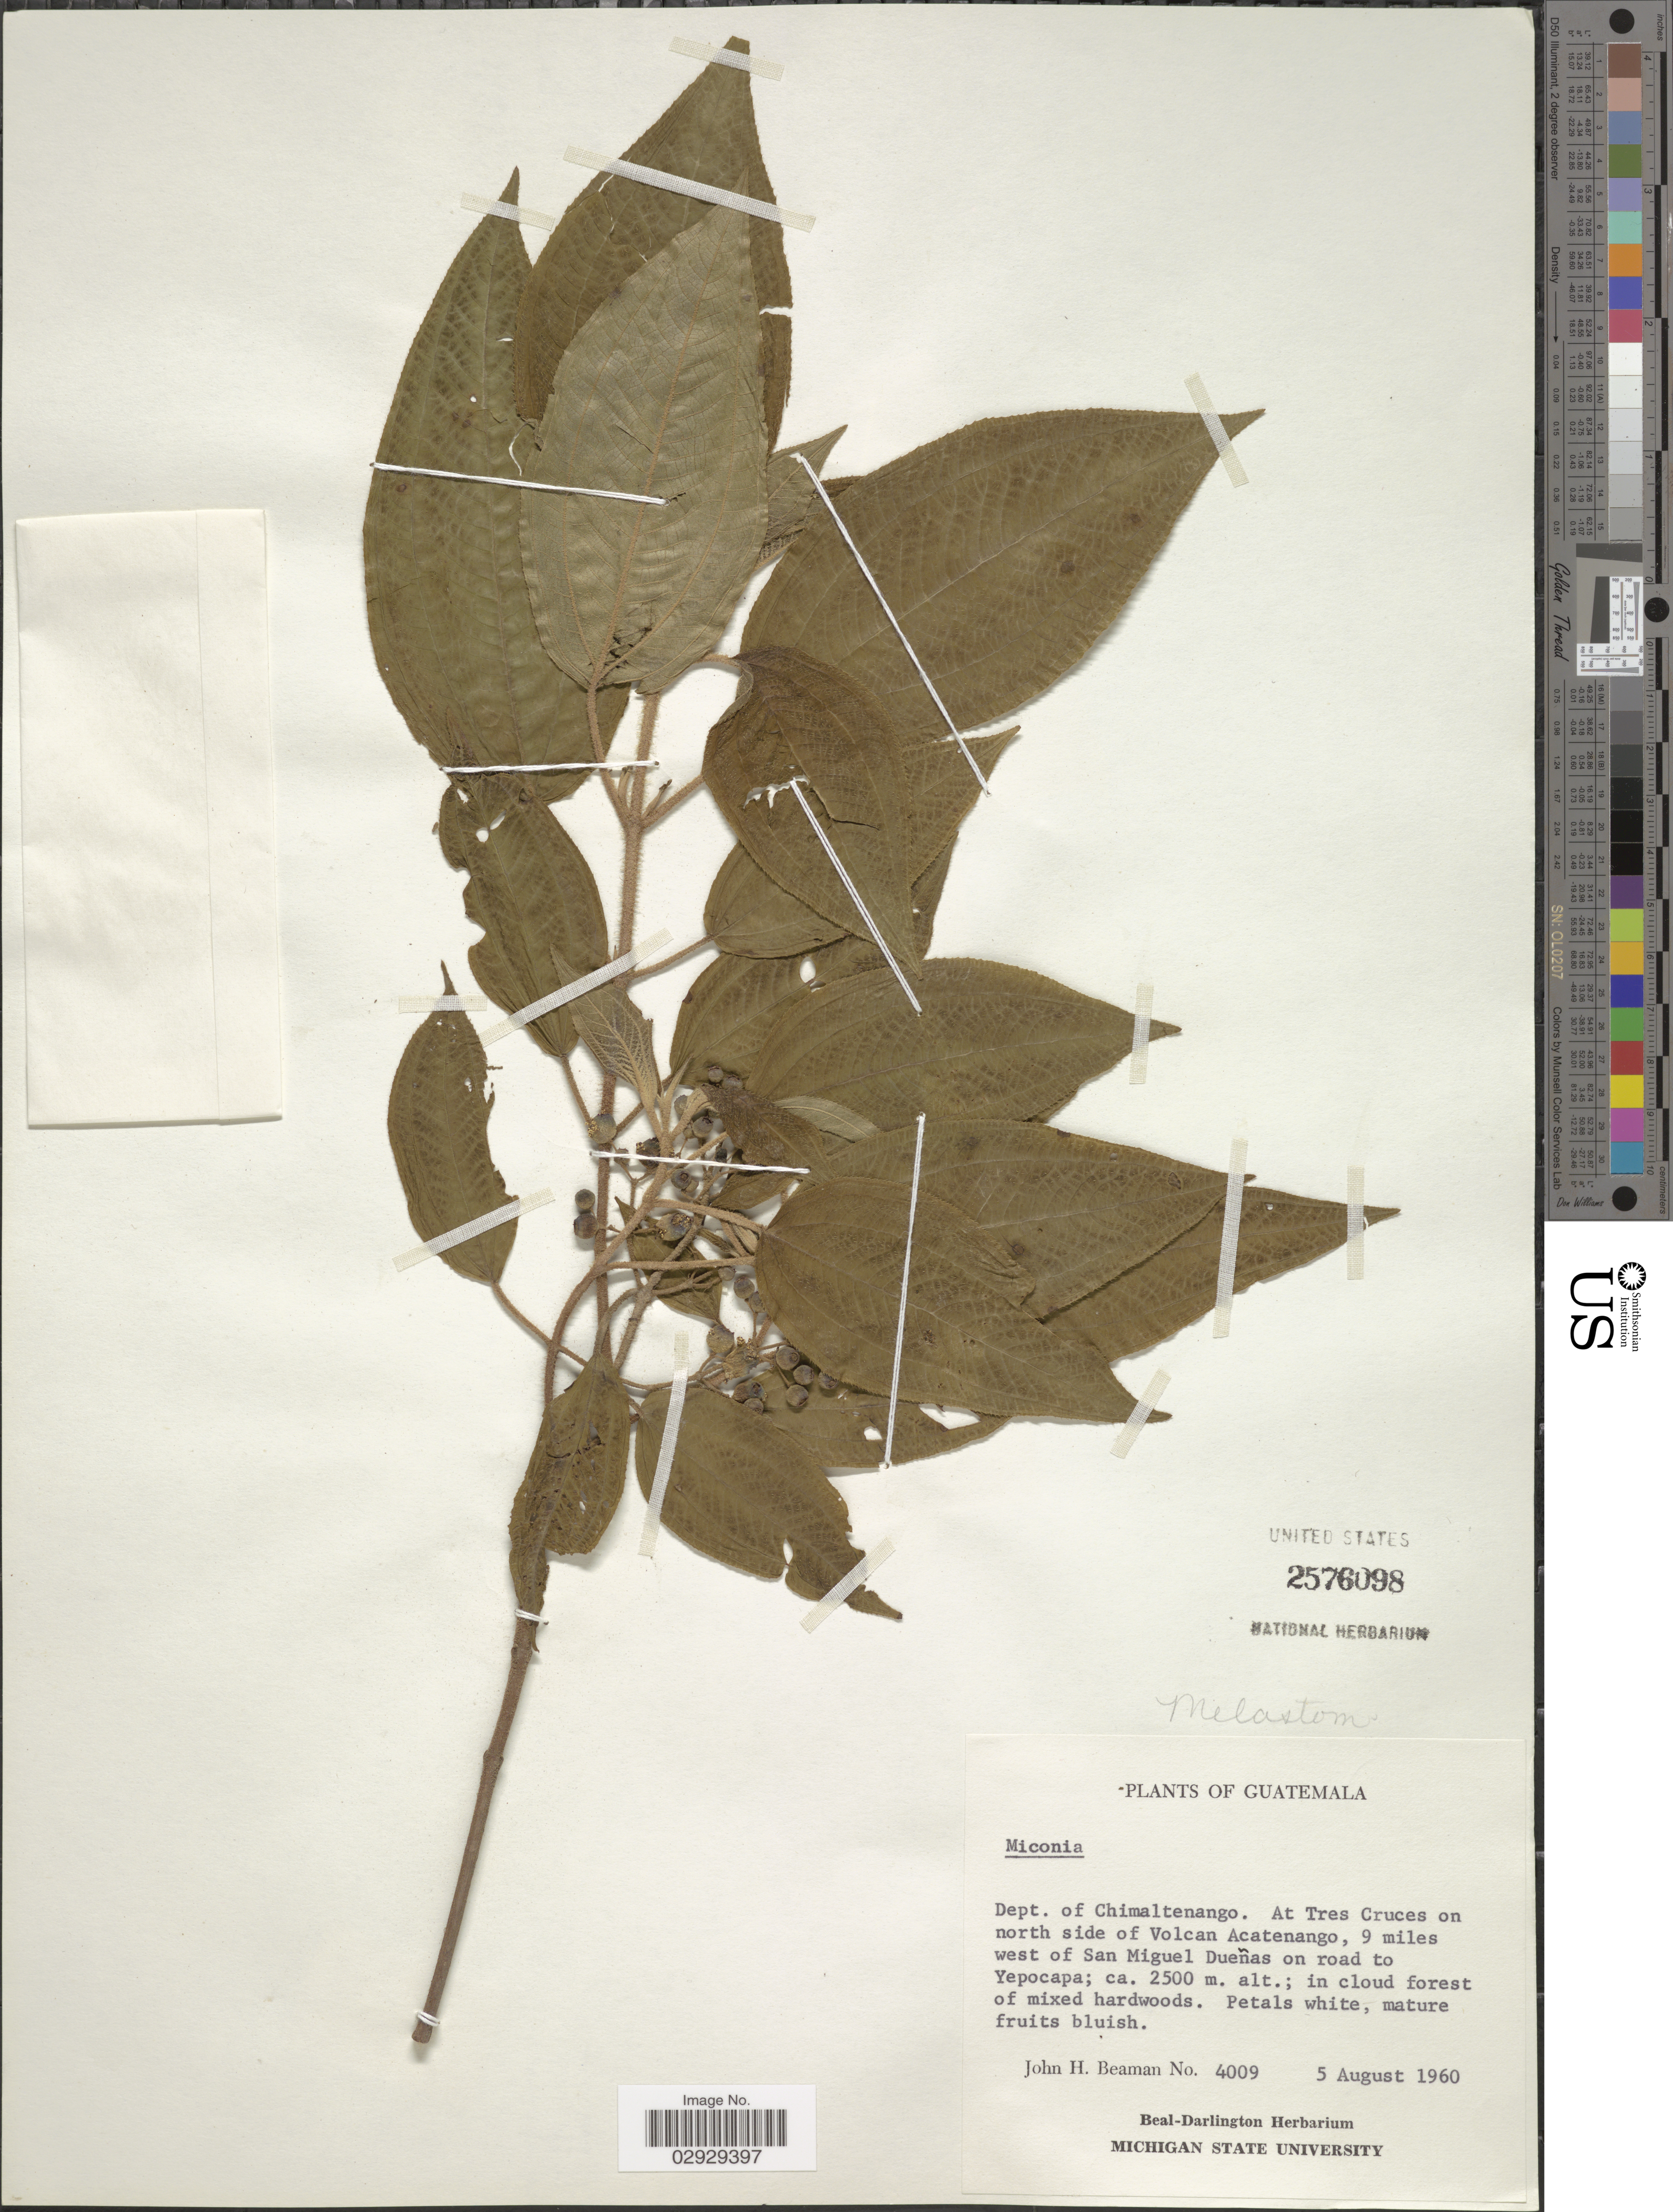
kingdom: Plantae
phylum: Tracheophyta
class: Magnoliopsida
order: Myrtales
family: Melastomataceae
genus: Leandra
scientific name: Leandra sp.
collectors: J. H. Beaman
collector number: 4009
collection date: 1960-08-05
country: Guatemala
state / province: Chimaltenango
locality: Dept. of Chimaltenango. At Tres Cruces on north side of Volcan Acatenango, 9 miles west San Miguwl Dueñas on road to Yepocapa.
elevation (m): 2500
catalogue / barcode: US 2576098